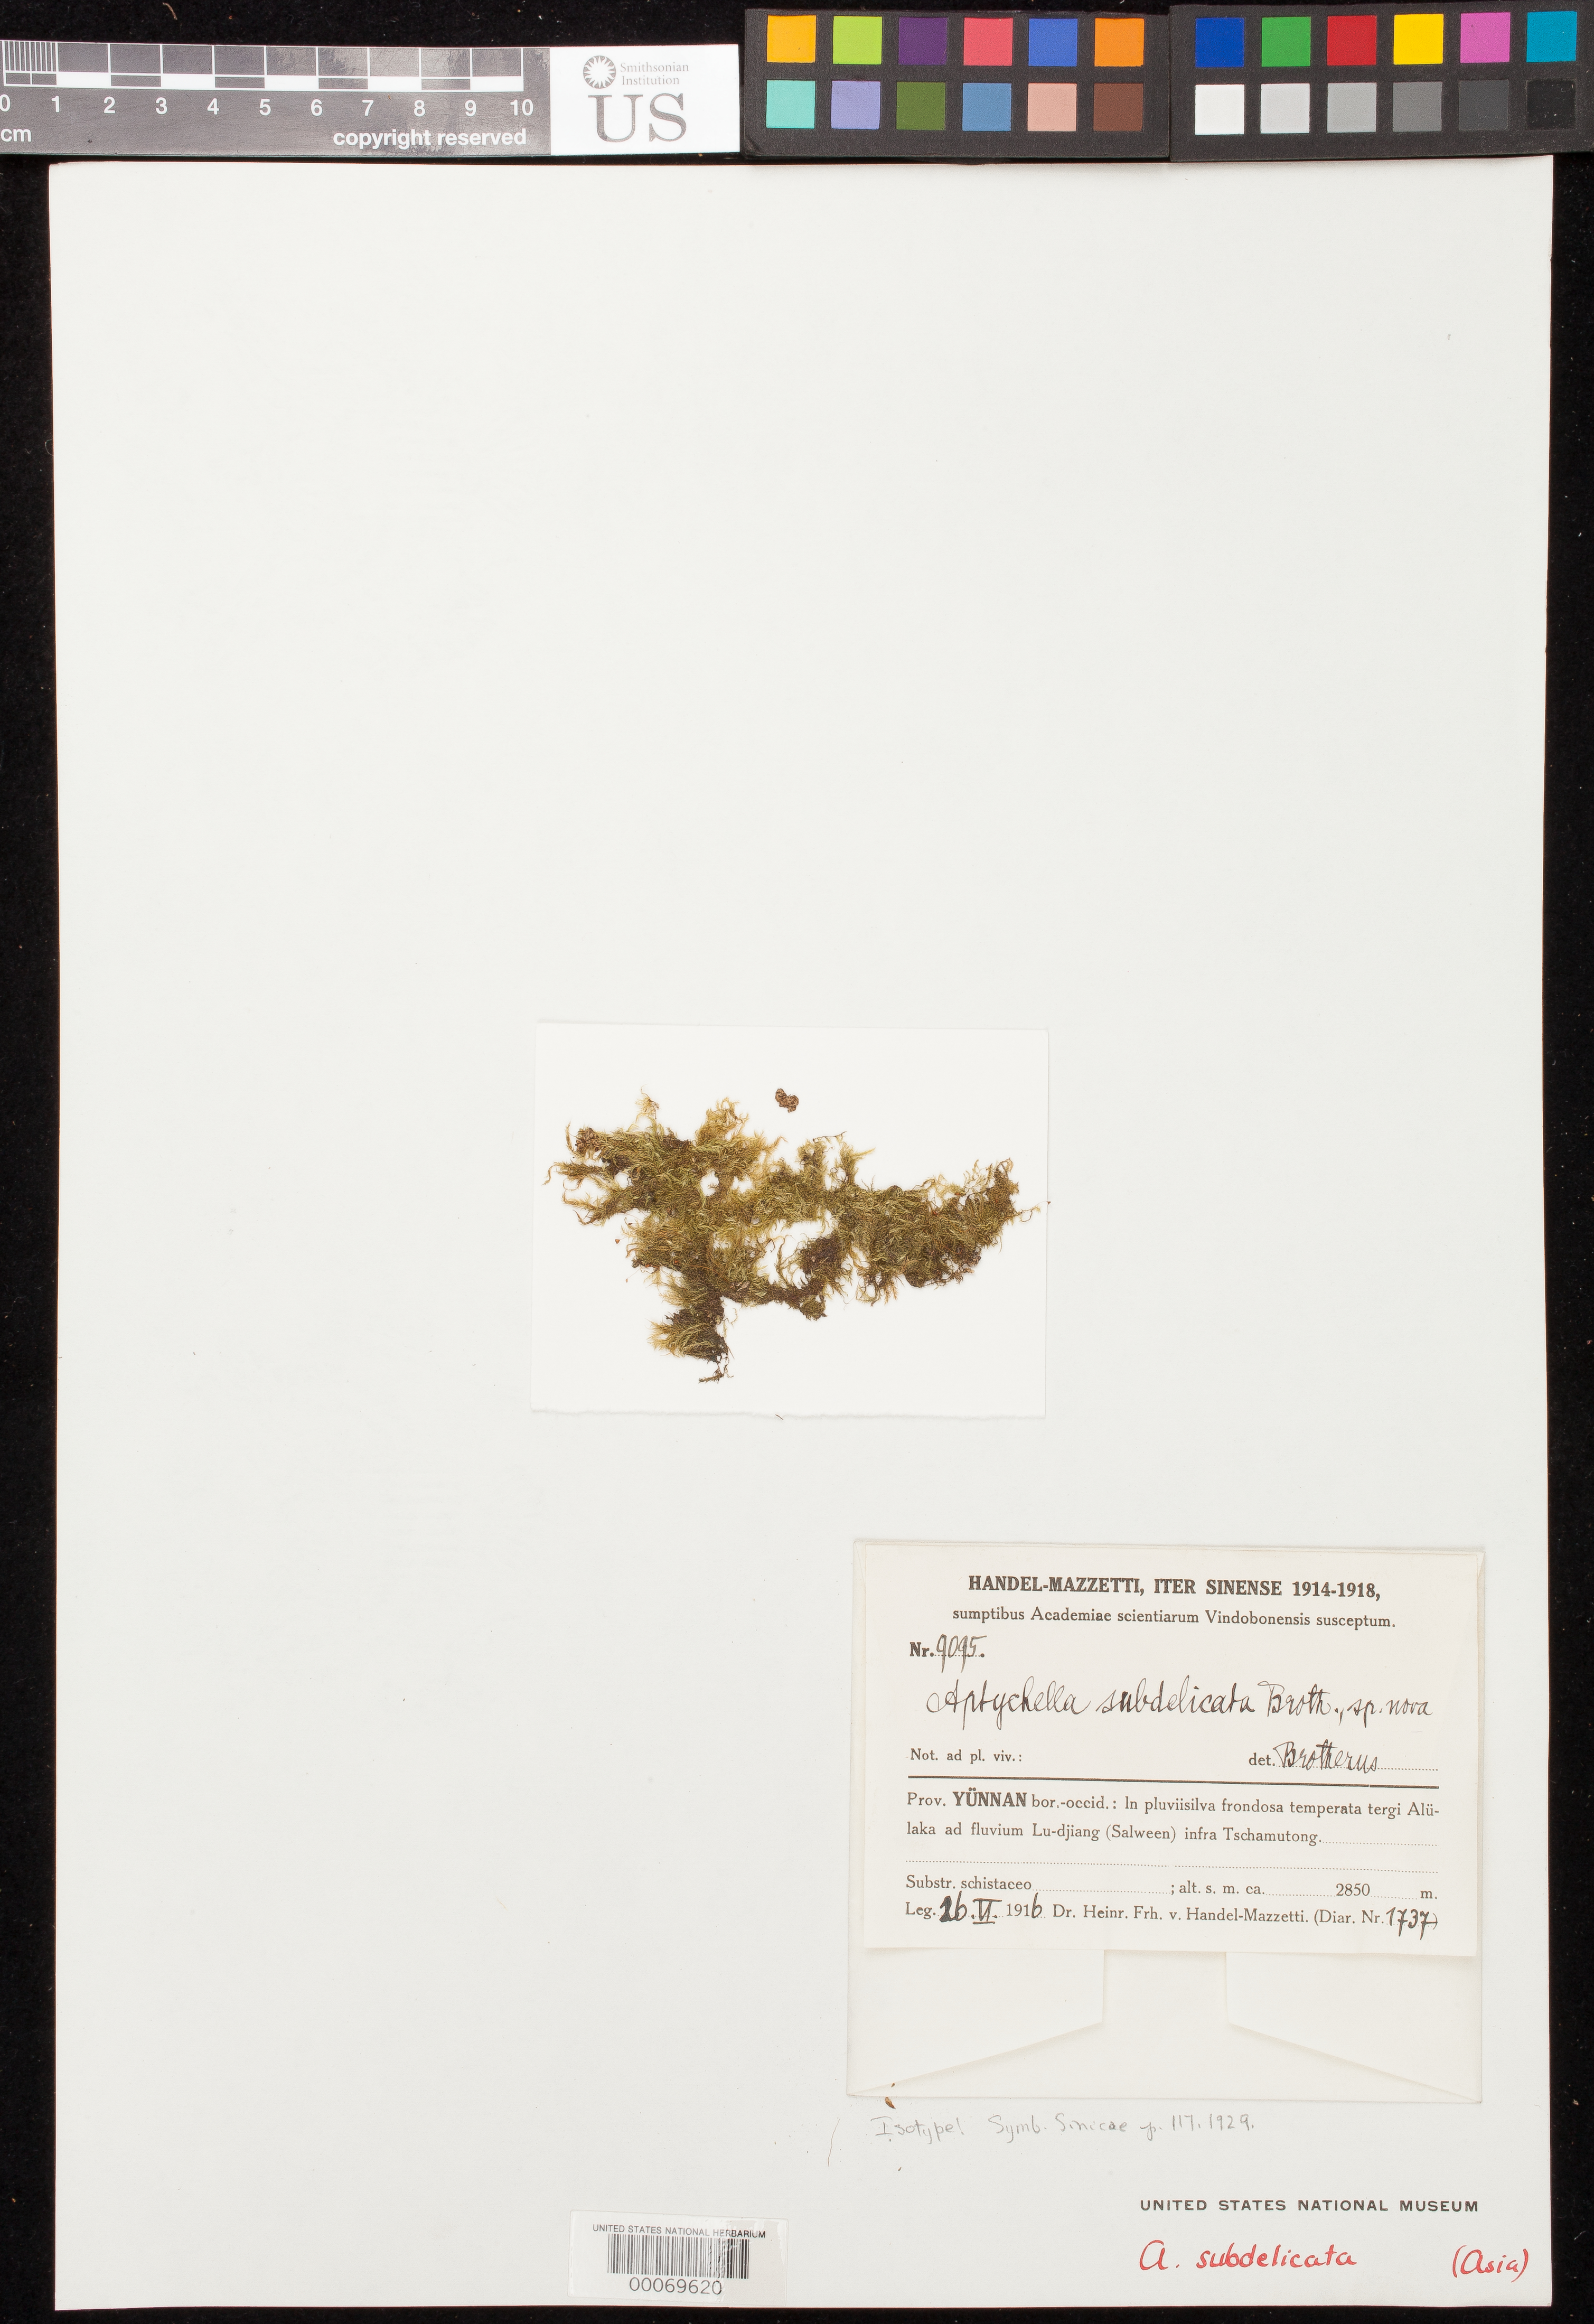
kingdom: Plantae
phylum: Bryophyta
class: Bryopsida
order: Hypnales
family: Pylaisiadelphaceae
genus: Aptychella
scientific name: Aptychella subdelicata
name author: Broth.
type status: Isotype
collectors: H. Handel-Mazzetti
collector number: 9095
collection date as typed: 25 Jun 1916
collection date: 1916-06-25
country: China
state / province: Yunnan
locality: Alulaka, Lu-Djiang (Salween), infra Tschamutong. [Alulaka, Lu-Djiang (Salween), below Tschamutong.].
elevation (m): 2850